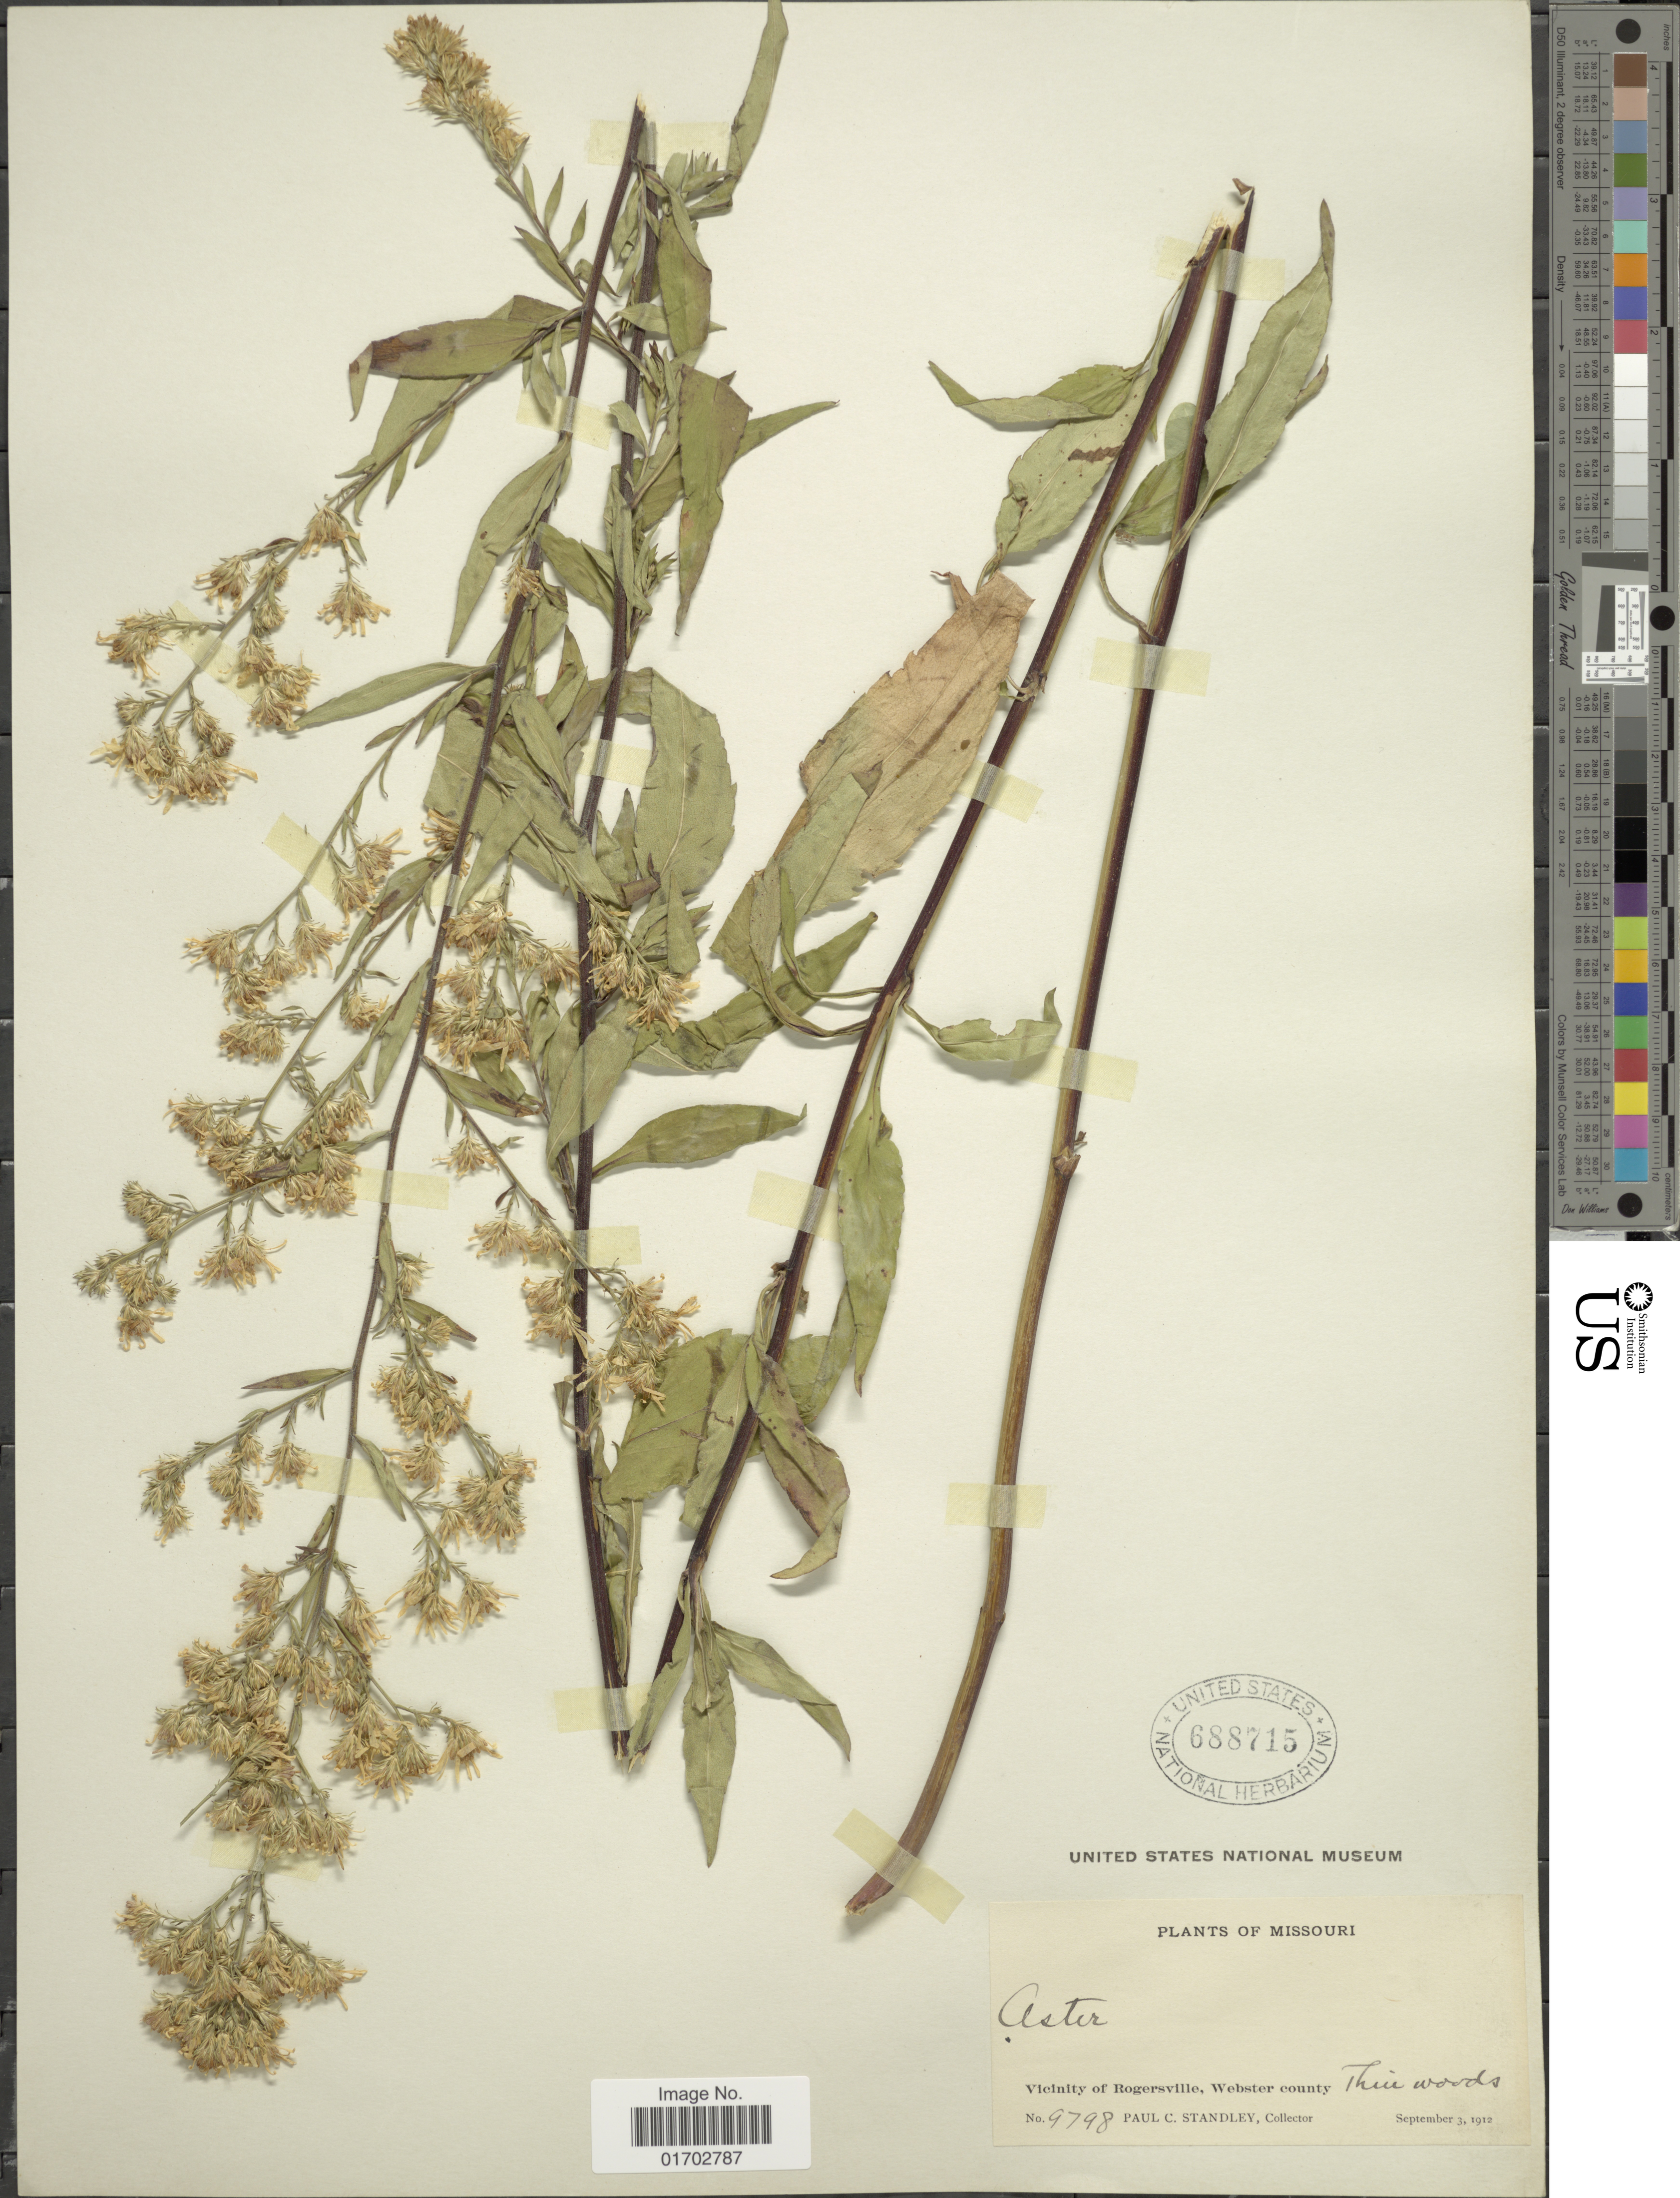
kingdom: Plantae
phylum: Tracheophyta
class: Magnoliopsida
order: Asterales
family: Asteraceae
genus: Symphyotrichum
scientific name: Symphyotrichum sagittifolium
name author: (Wedem. ex Willd.) G.L. Nesom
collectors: P. C. Standley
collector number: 9798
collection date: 1912-09-03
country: United States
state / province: Missouri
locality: Vicinity of Rogersville, Webster county.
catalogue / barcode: US 688715